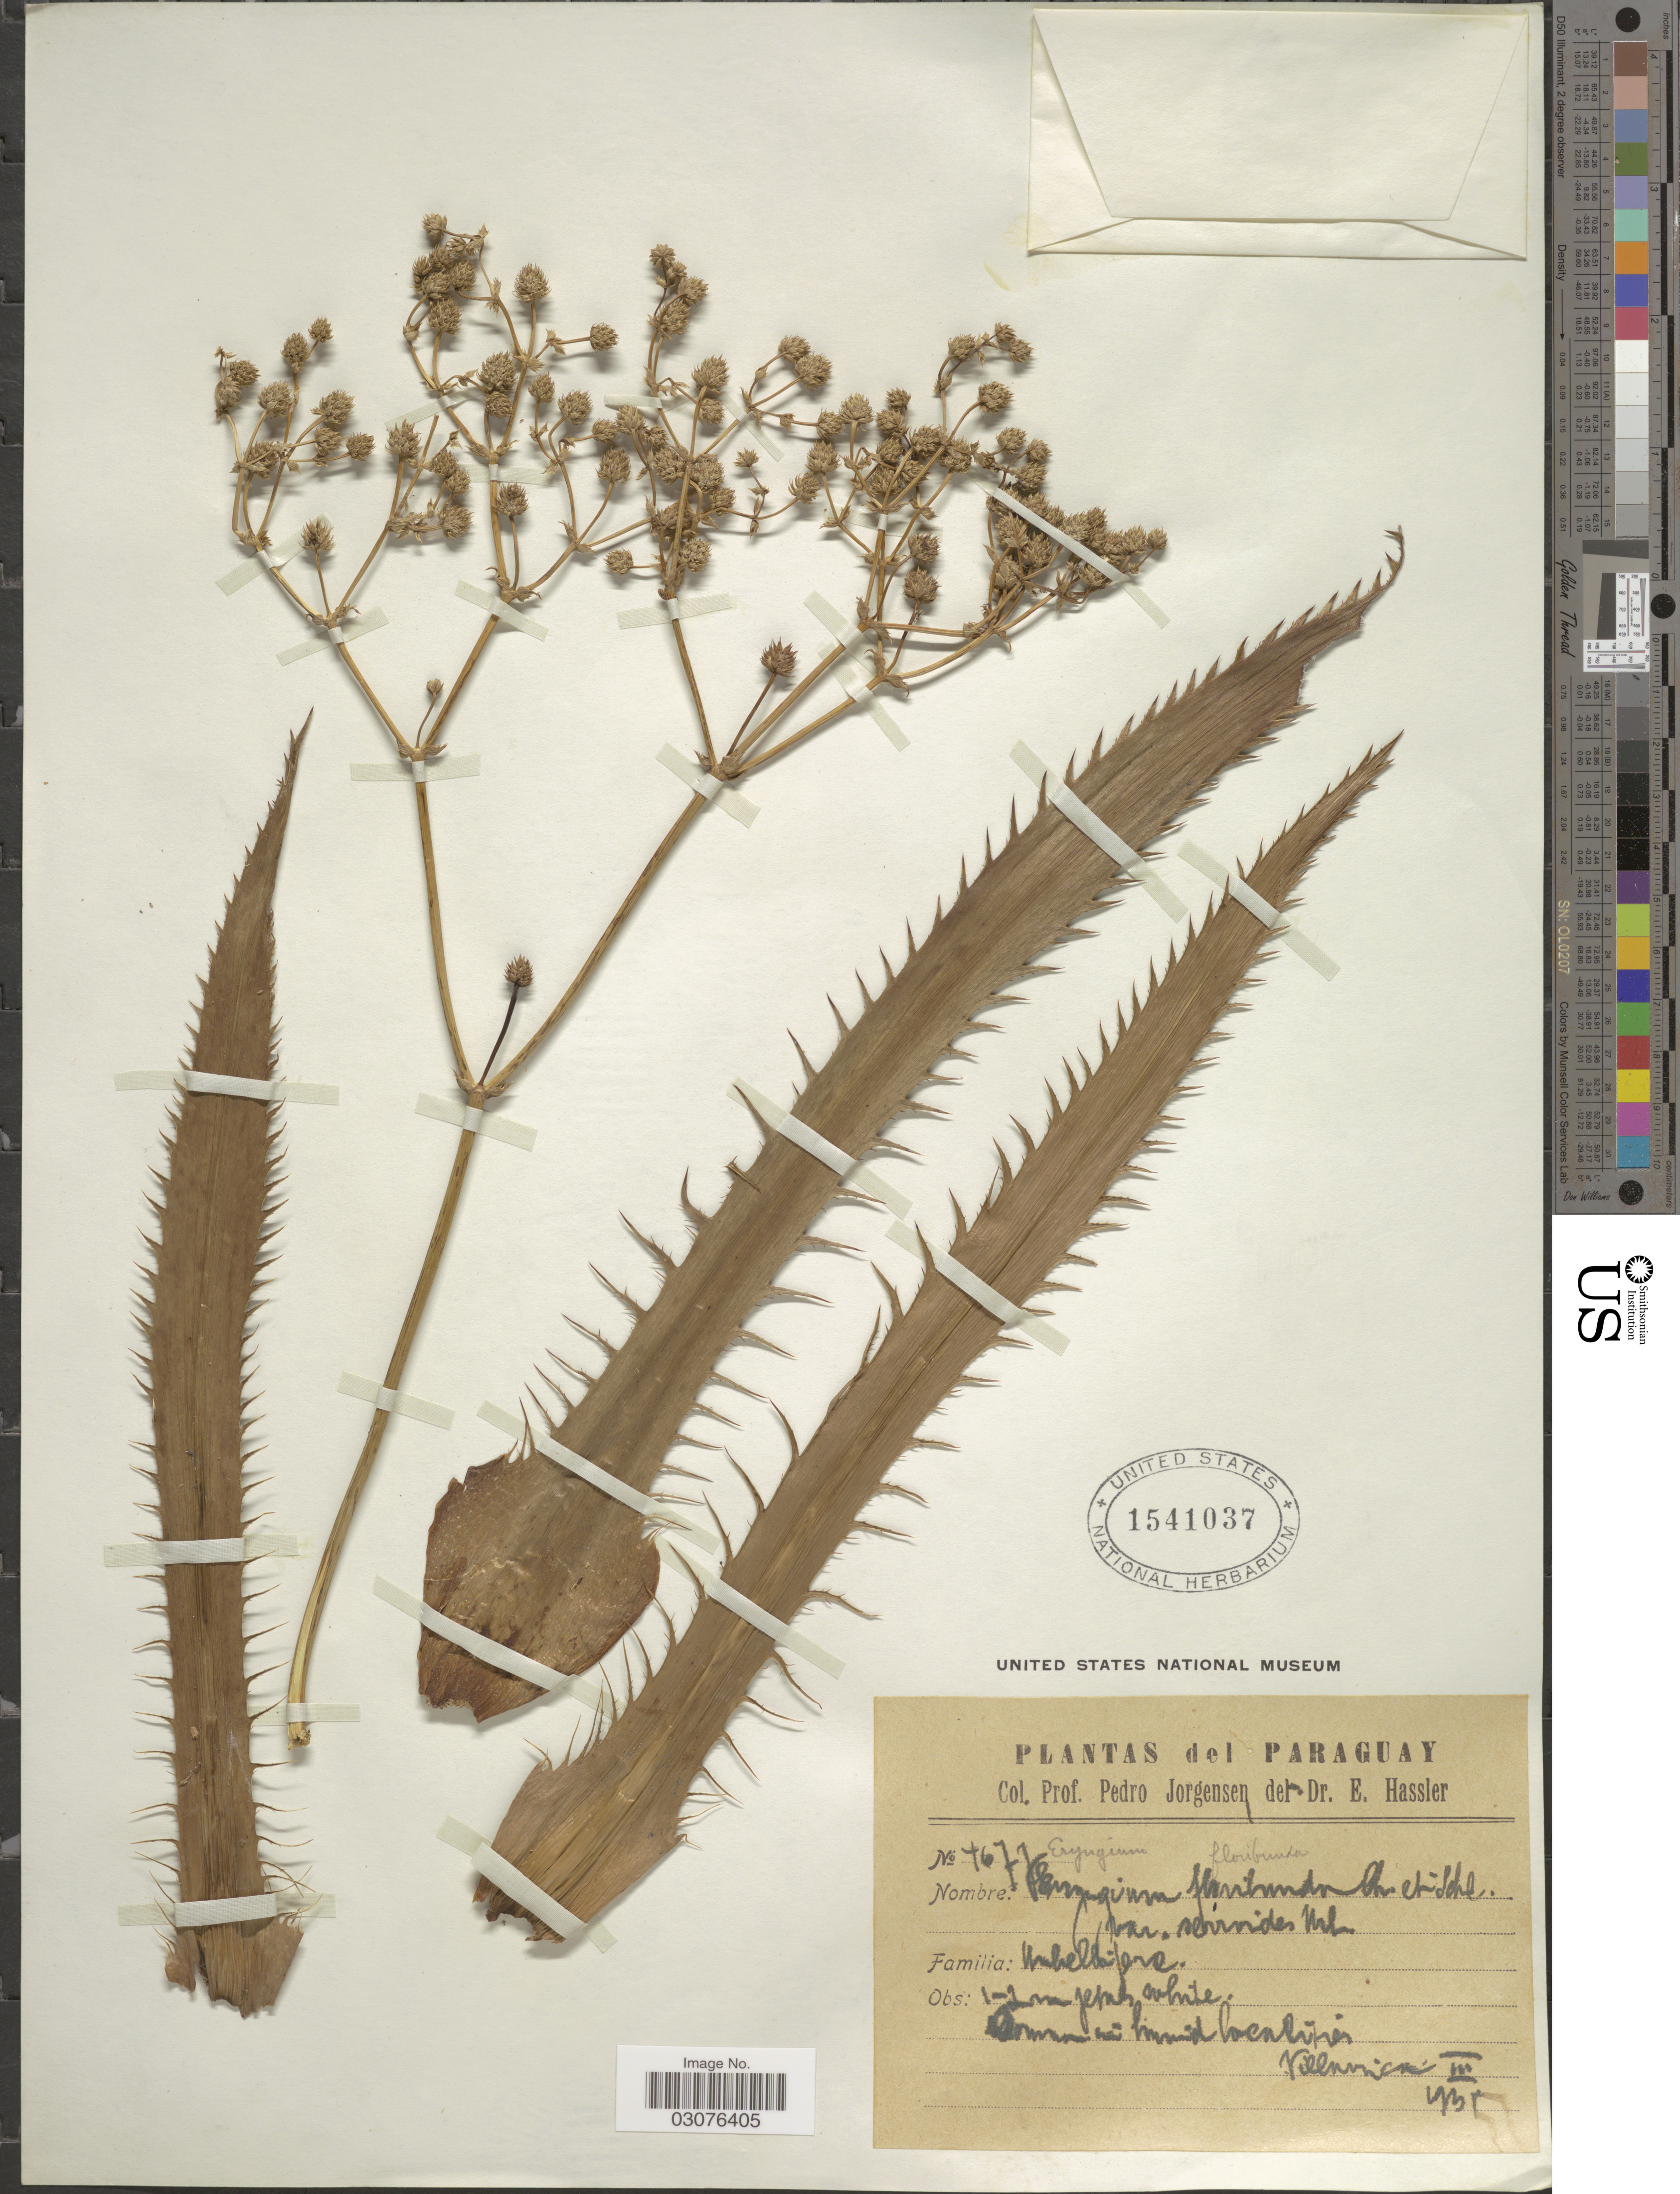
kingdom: Plantae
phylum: Tracheophyta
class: Magnoliopsida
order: Apiales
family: Apiaceae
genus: Eryngium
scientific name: Eryngium floribundum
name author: Cham. & Schltdl.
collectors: P. Jörgensen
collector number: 4677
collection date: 1931-03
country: Paraguay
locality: Villarica.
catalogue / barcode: US 1541037